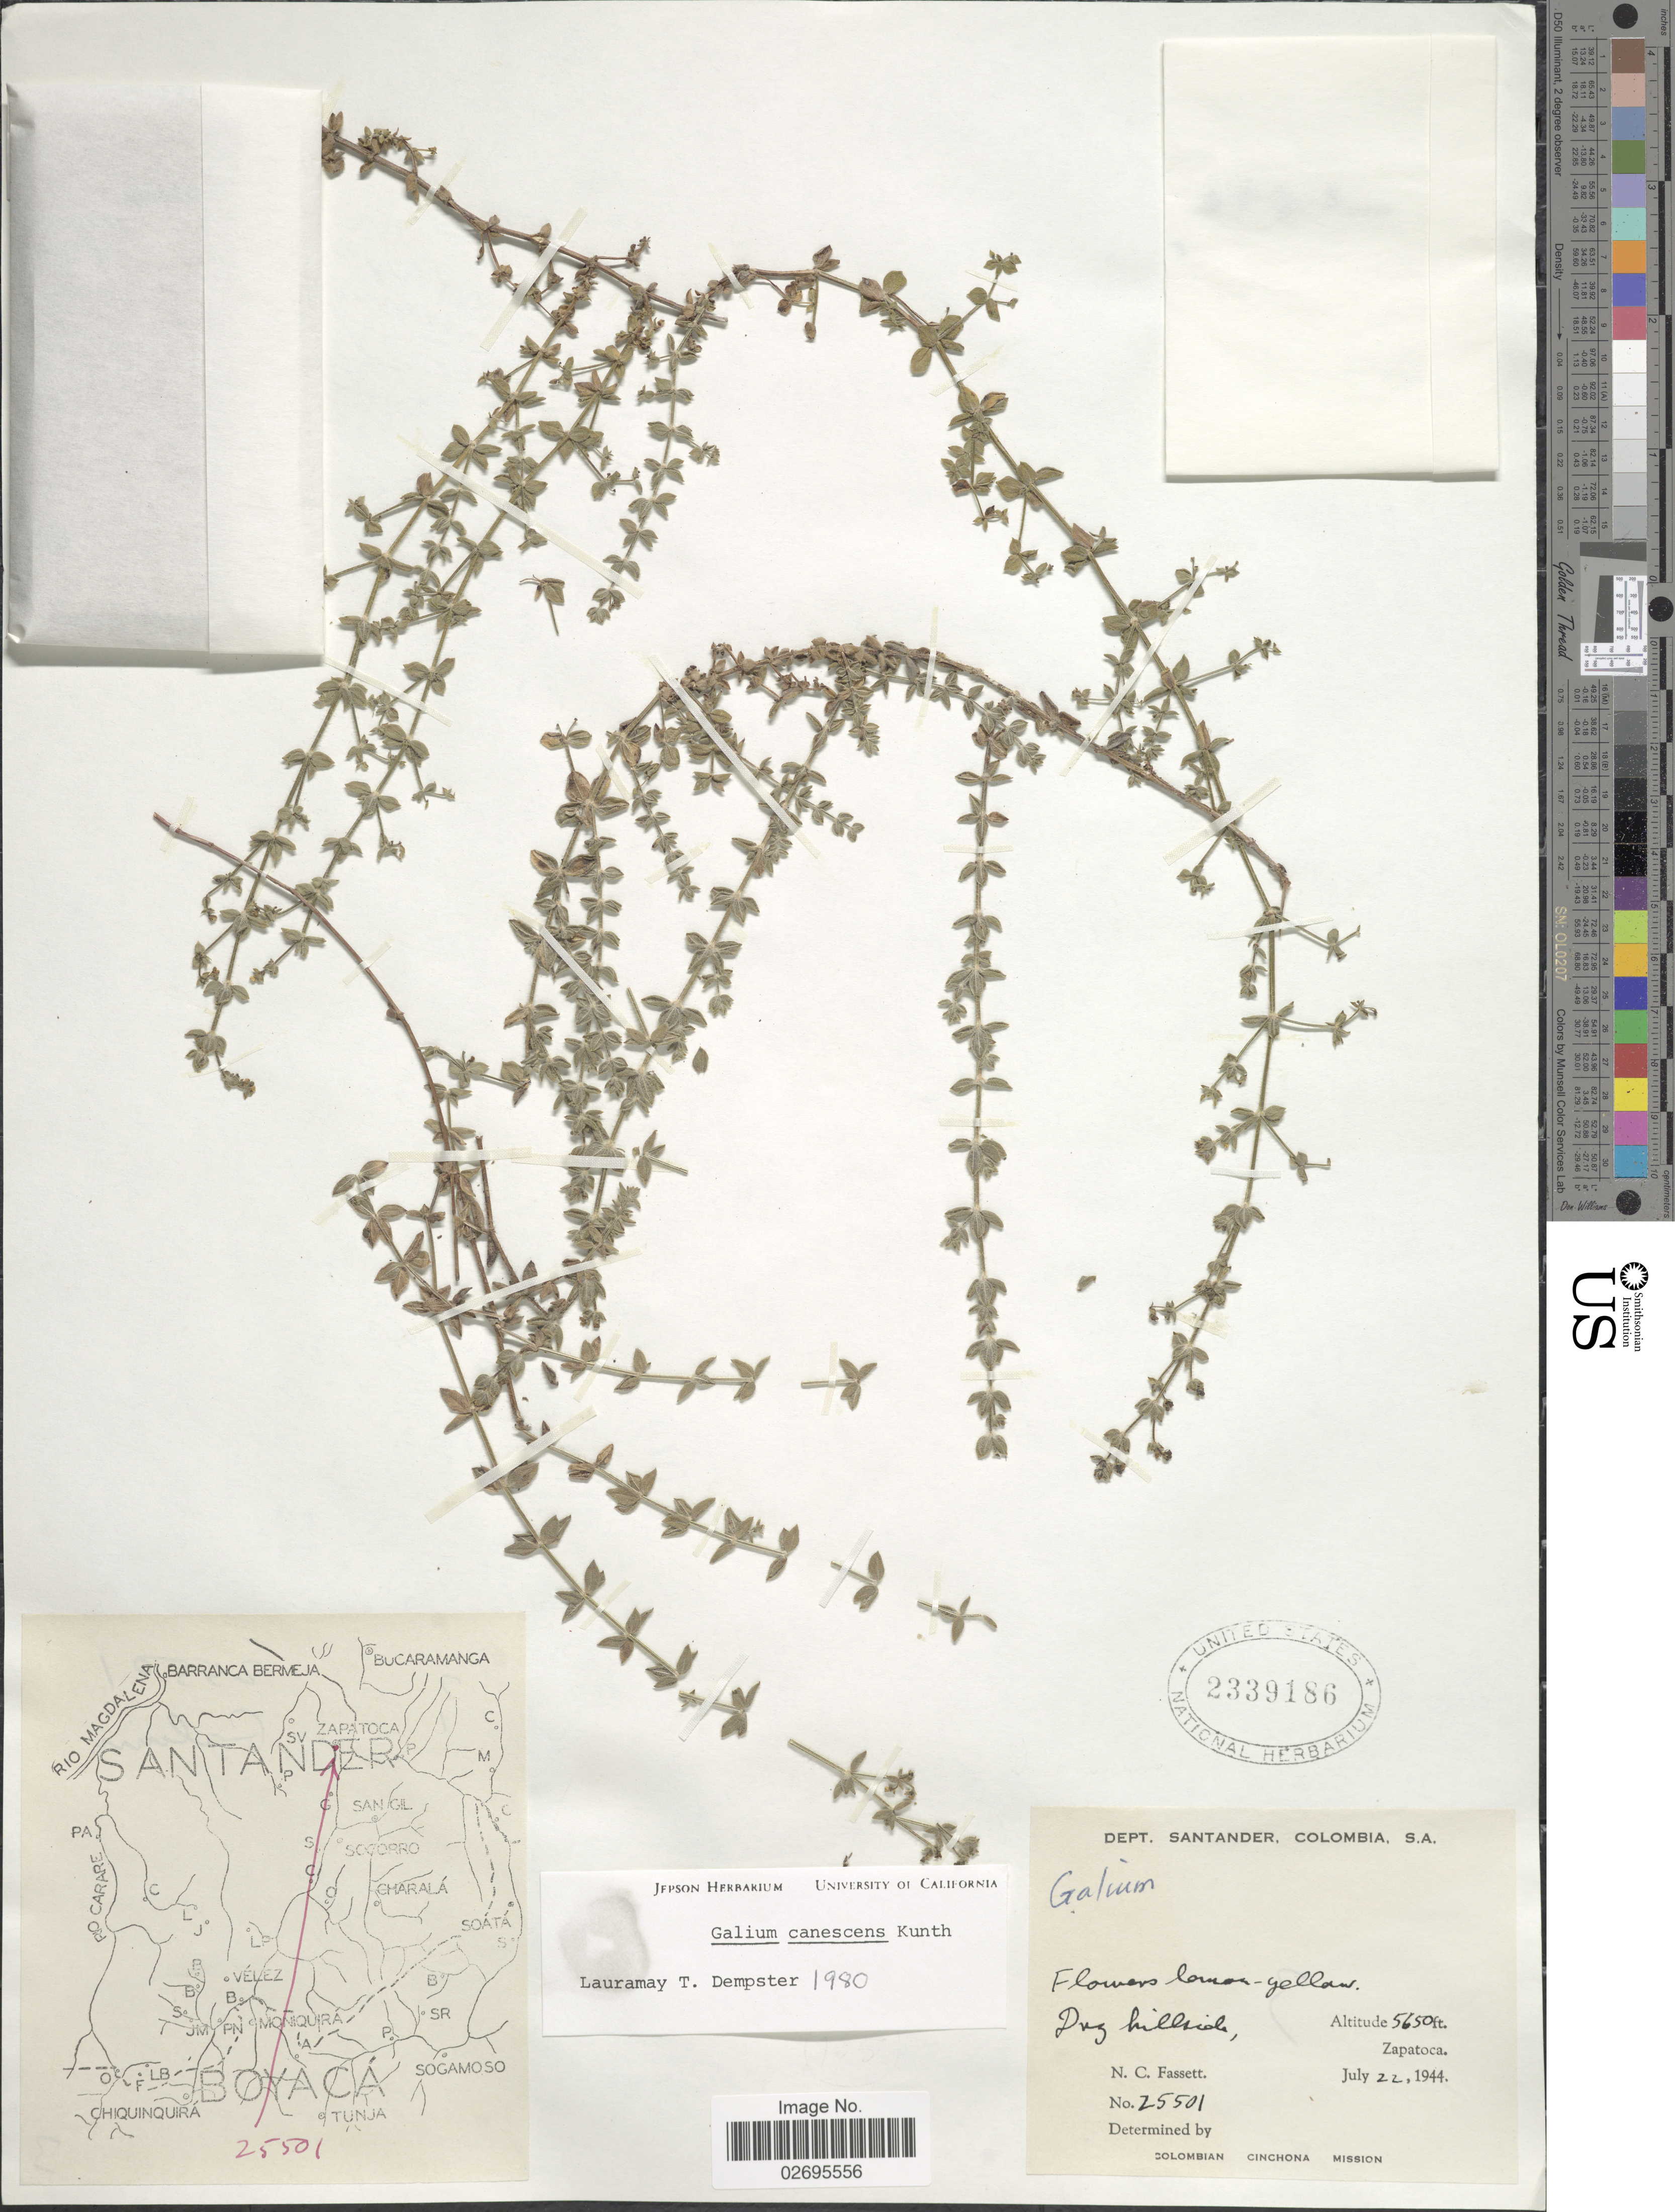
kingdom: Plantae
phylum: Tracheophyta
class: Magnoliopsida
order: Gentianales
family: Rubiaceae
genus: Galium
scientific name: Galium canescens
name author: Kunth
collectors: N. C. Fassett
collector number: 25501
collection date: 1944-07-22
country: Colombia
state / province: Santander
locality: Dept. Norte de Santander, Dry hillside, Zapatoca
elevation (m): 1722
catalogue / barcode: US 2339186